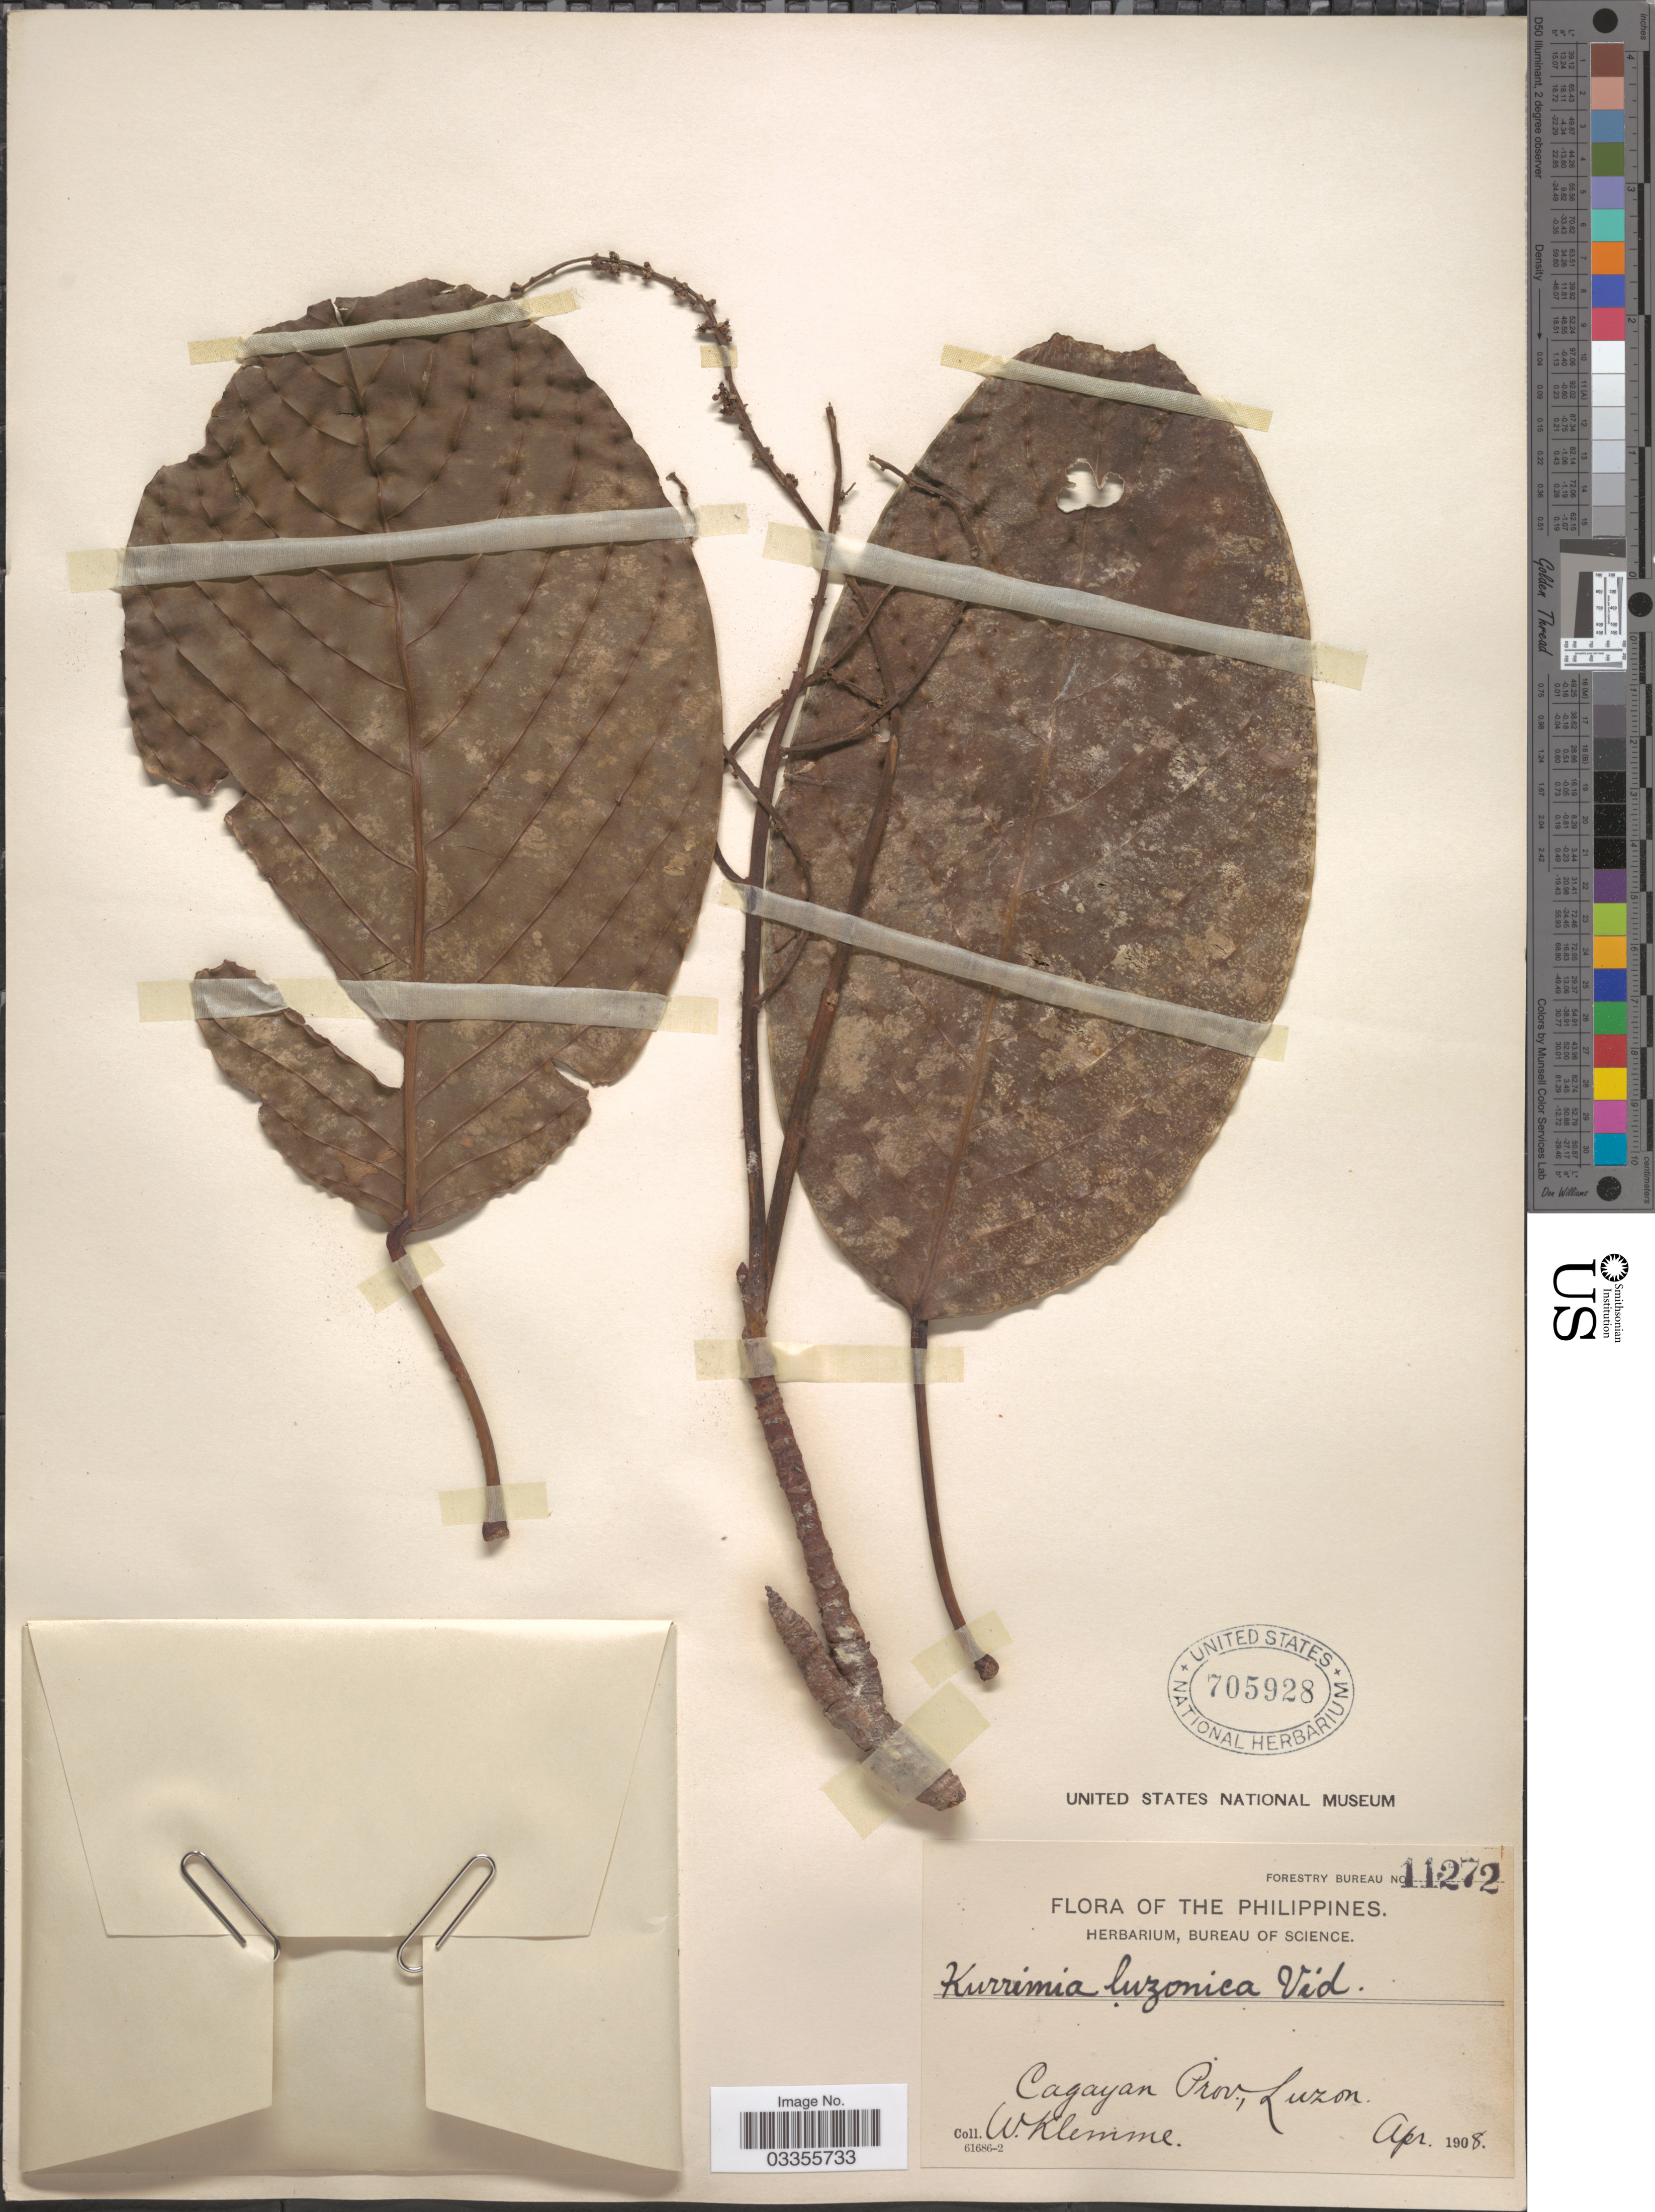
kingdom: Plantae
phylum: Tracheophyta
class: Magnoliopsida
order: Malpighiales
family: Centroplacaceae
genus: Bhesa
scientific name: Bhesa paniculata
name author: (Wall.) Arn.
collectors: W. Klemme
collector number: Forestry Bureau 11272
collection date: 1908-04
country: Philippines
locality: Cagayan Prov., Luzon.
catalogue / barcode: US 705928